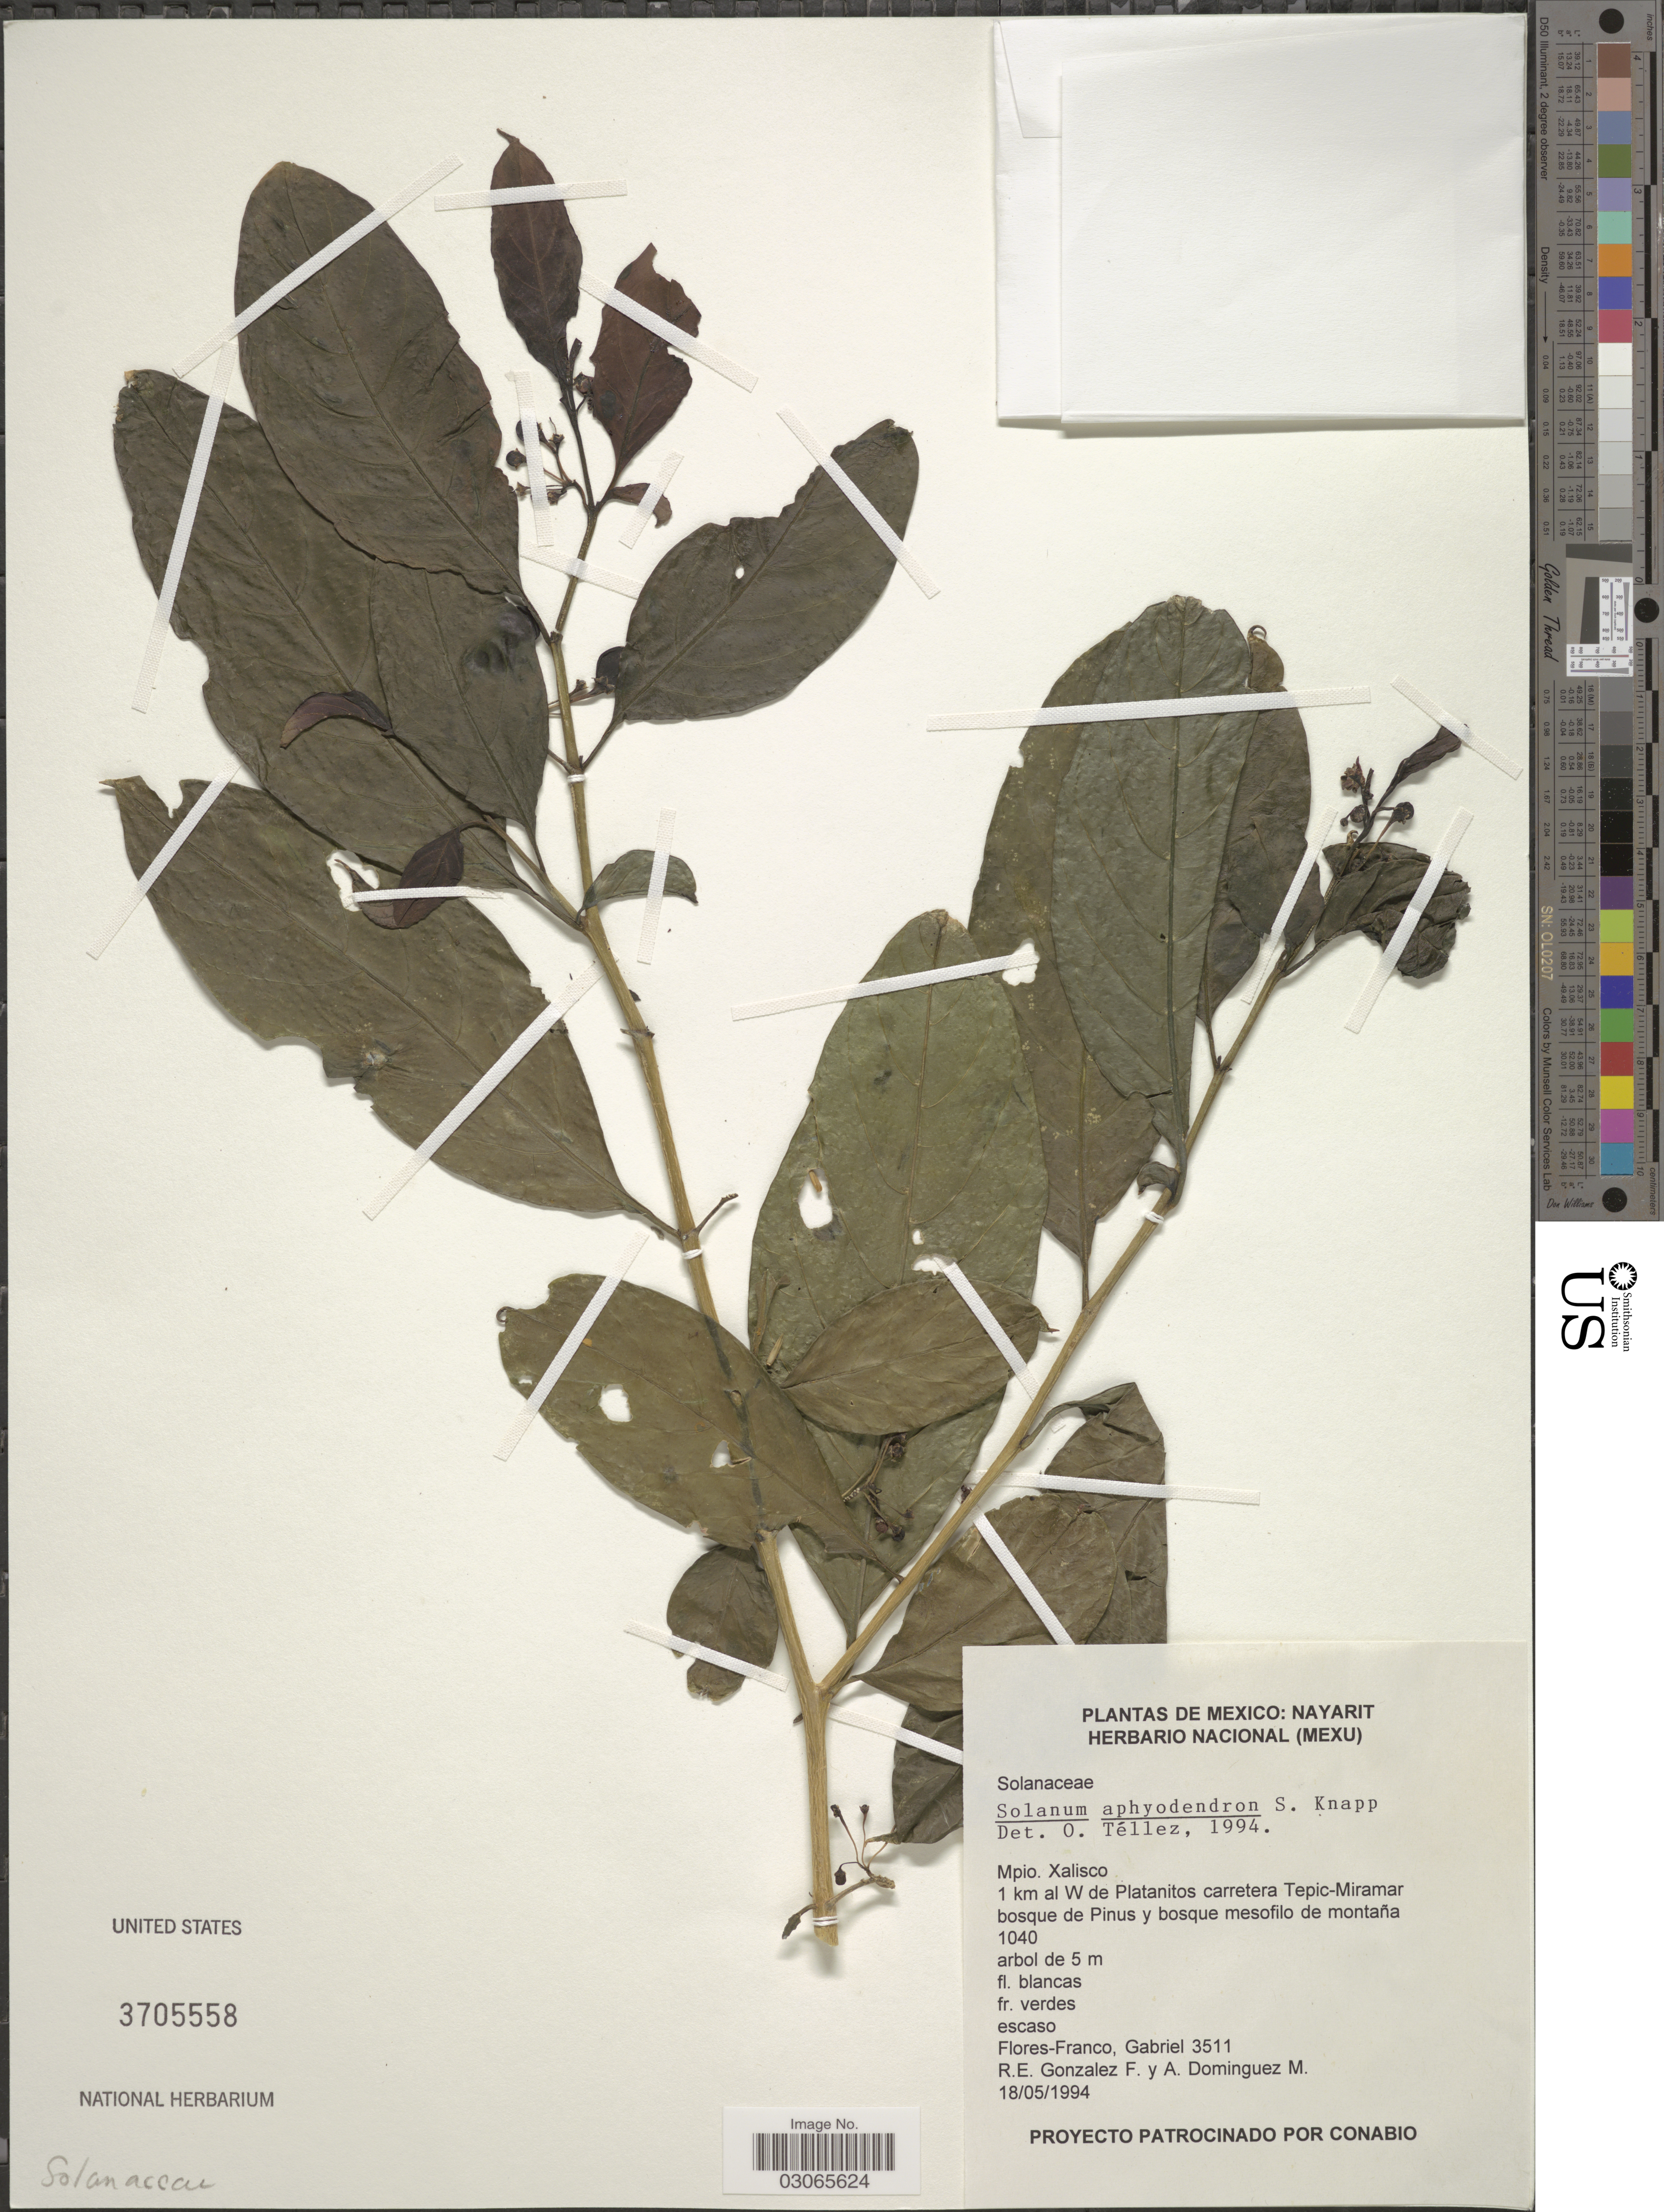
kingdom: Plantae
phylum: Tracheophyta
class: Magnoliopsida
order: Solanales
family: Solanaceae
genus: Solanum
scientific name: Solanum aphyodendron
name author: S. Knapp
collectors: G. Flores F., R. Gonzalez & A. Dominguez M.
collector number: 3511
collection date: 1994-05-18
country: Mexico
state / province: Nayarit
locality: Mpio. Xalisco 1 km al W de Platanitos carretera Tepic-Miramar.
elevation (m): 1040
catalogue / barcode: US 3705558